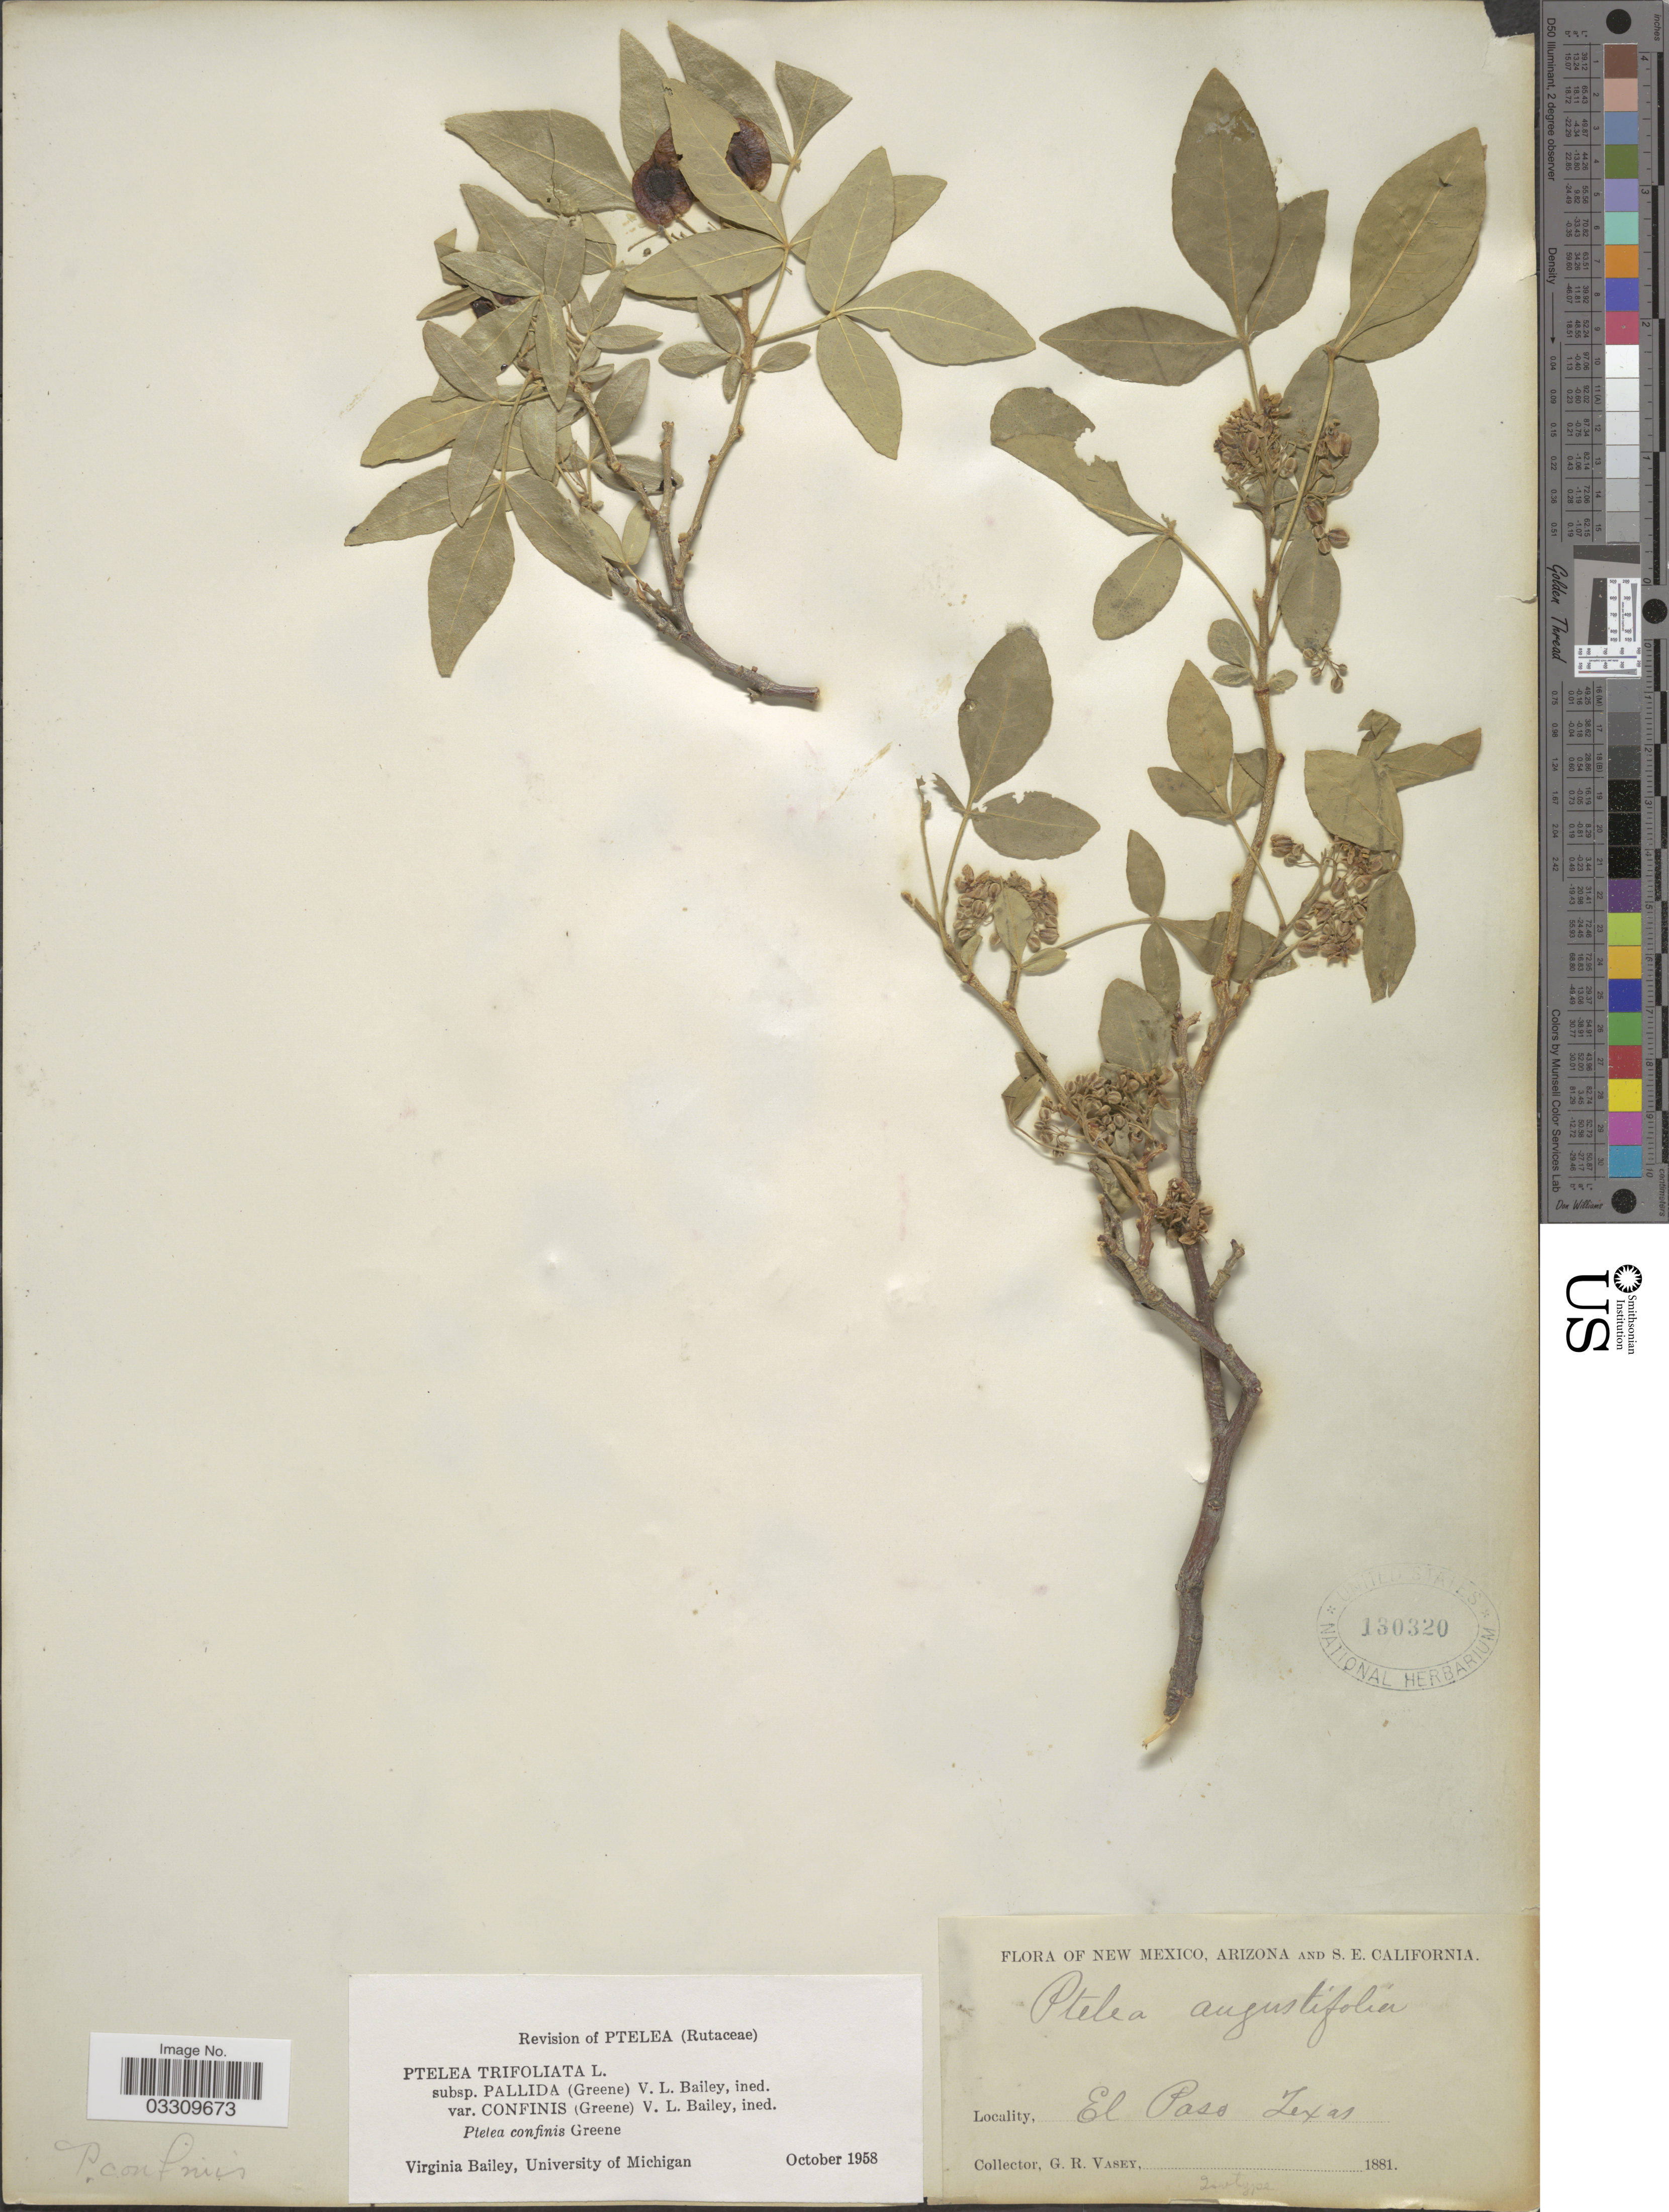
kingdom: Plantae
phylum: Tracheophyta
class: Magnoliopsida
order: Sapindales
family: Rutaceae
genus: Ptelea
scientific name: Ptelea trifoliata var. confinis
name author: (S.W. Greene) V. L. Bailey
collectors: G. R. Vasey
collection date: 1881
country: United States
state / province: Texas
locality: El Paso.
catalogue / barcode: US 130320